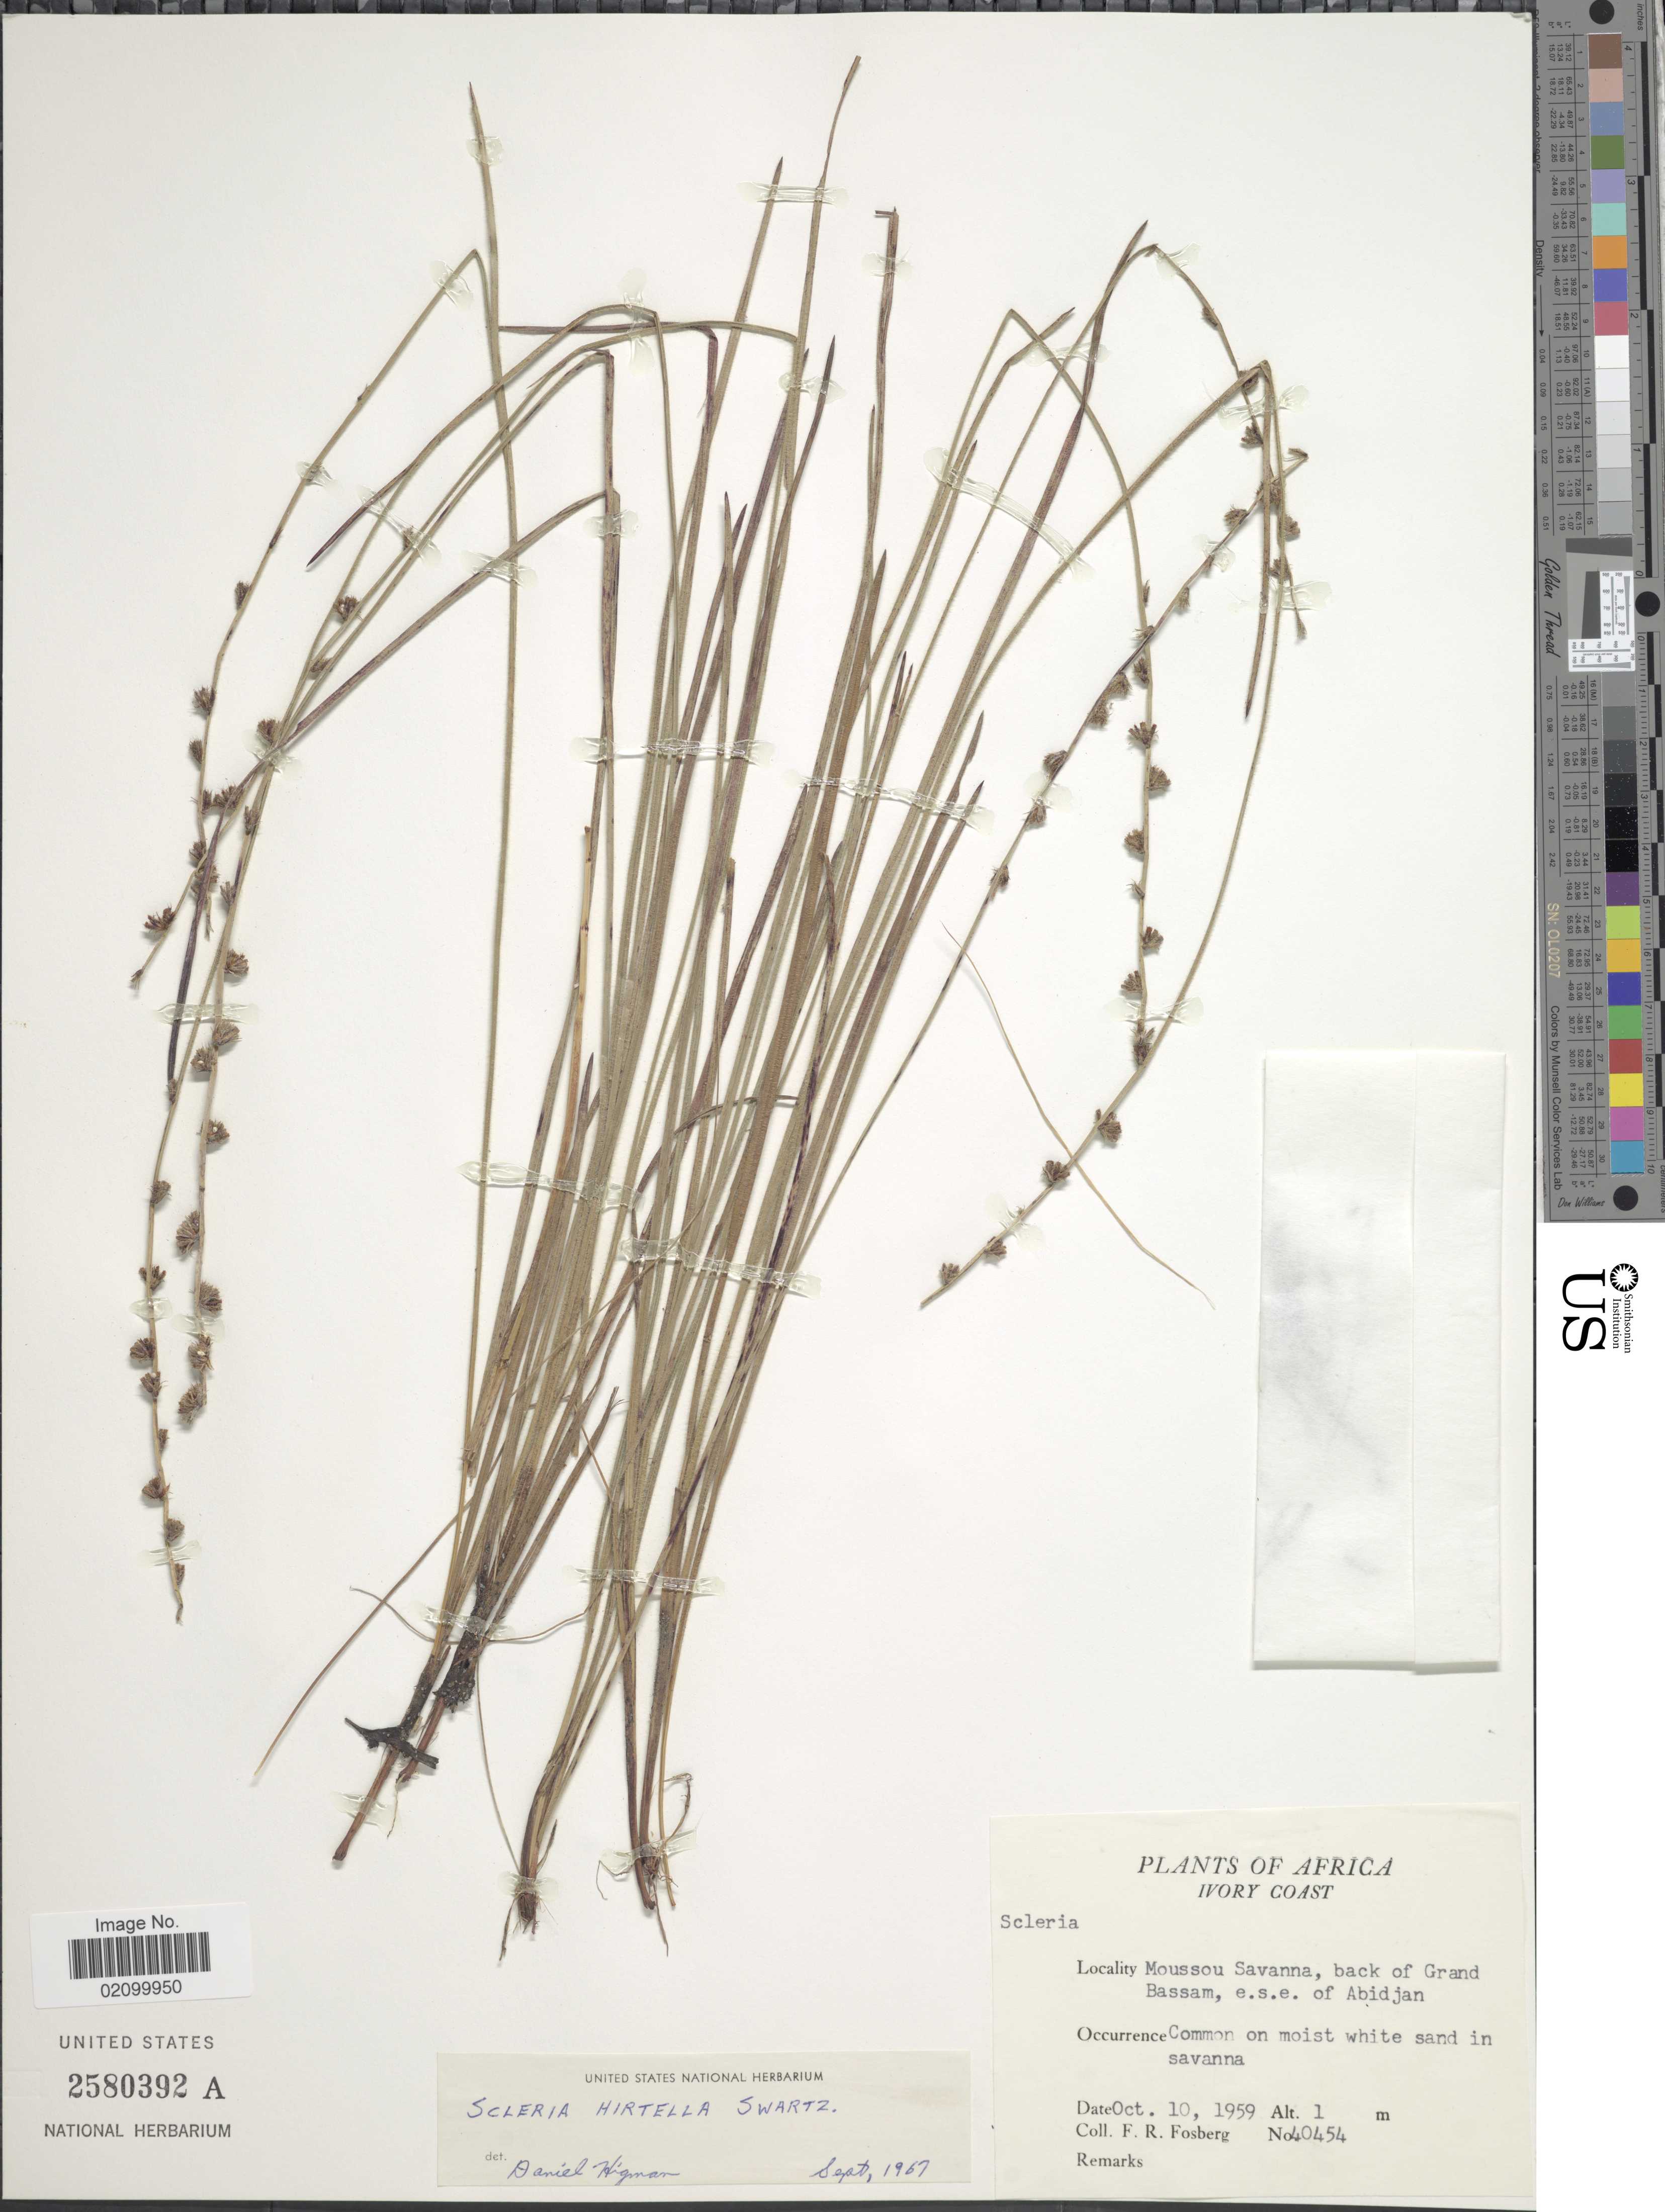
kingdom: Plantae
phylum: Tracheophyta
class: Liliopsida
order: Poales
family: Cyperaceae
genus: Scleria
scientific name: Scleria catophylla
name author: C.B. Clarke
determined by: Strong, Mark T., (BOT), Smithsonian Institution - National Museum of Natural History (UNITED STATES)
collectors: F. R. Fosberg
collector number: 40454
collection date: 1959-10-10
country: Ivory Coast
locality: Moussou Savanna, back of Grand Bassam, e.s.e. of Abidjan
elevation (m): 1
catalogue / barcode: US 2580392A